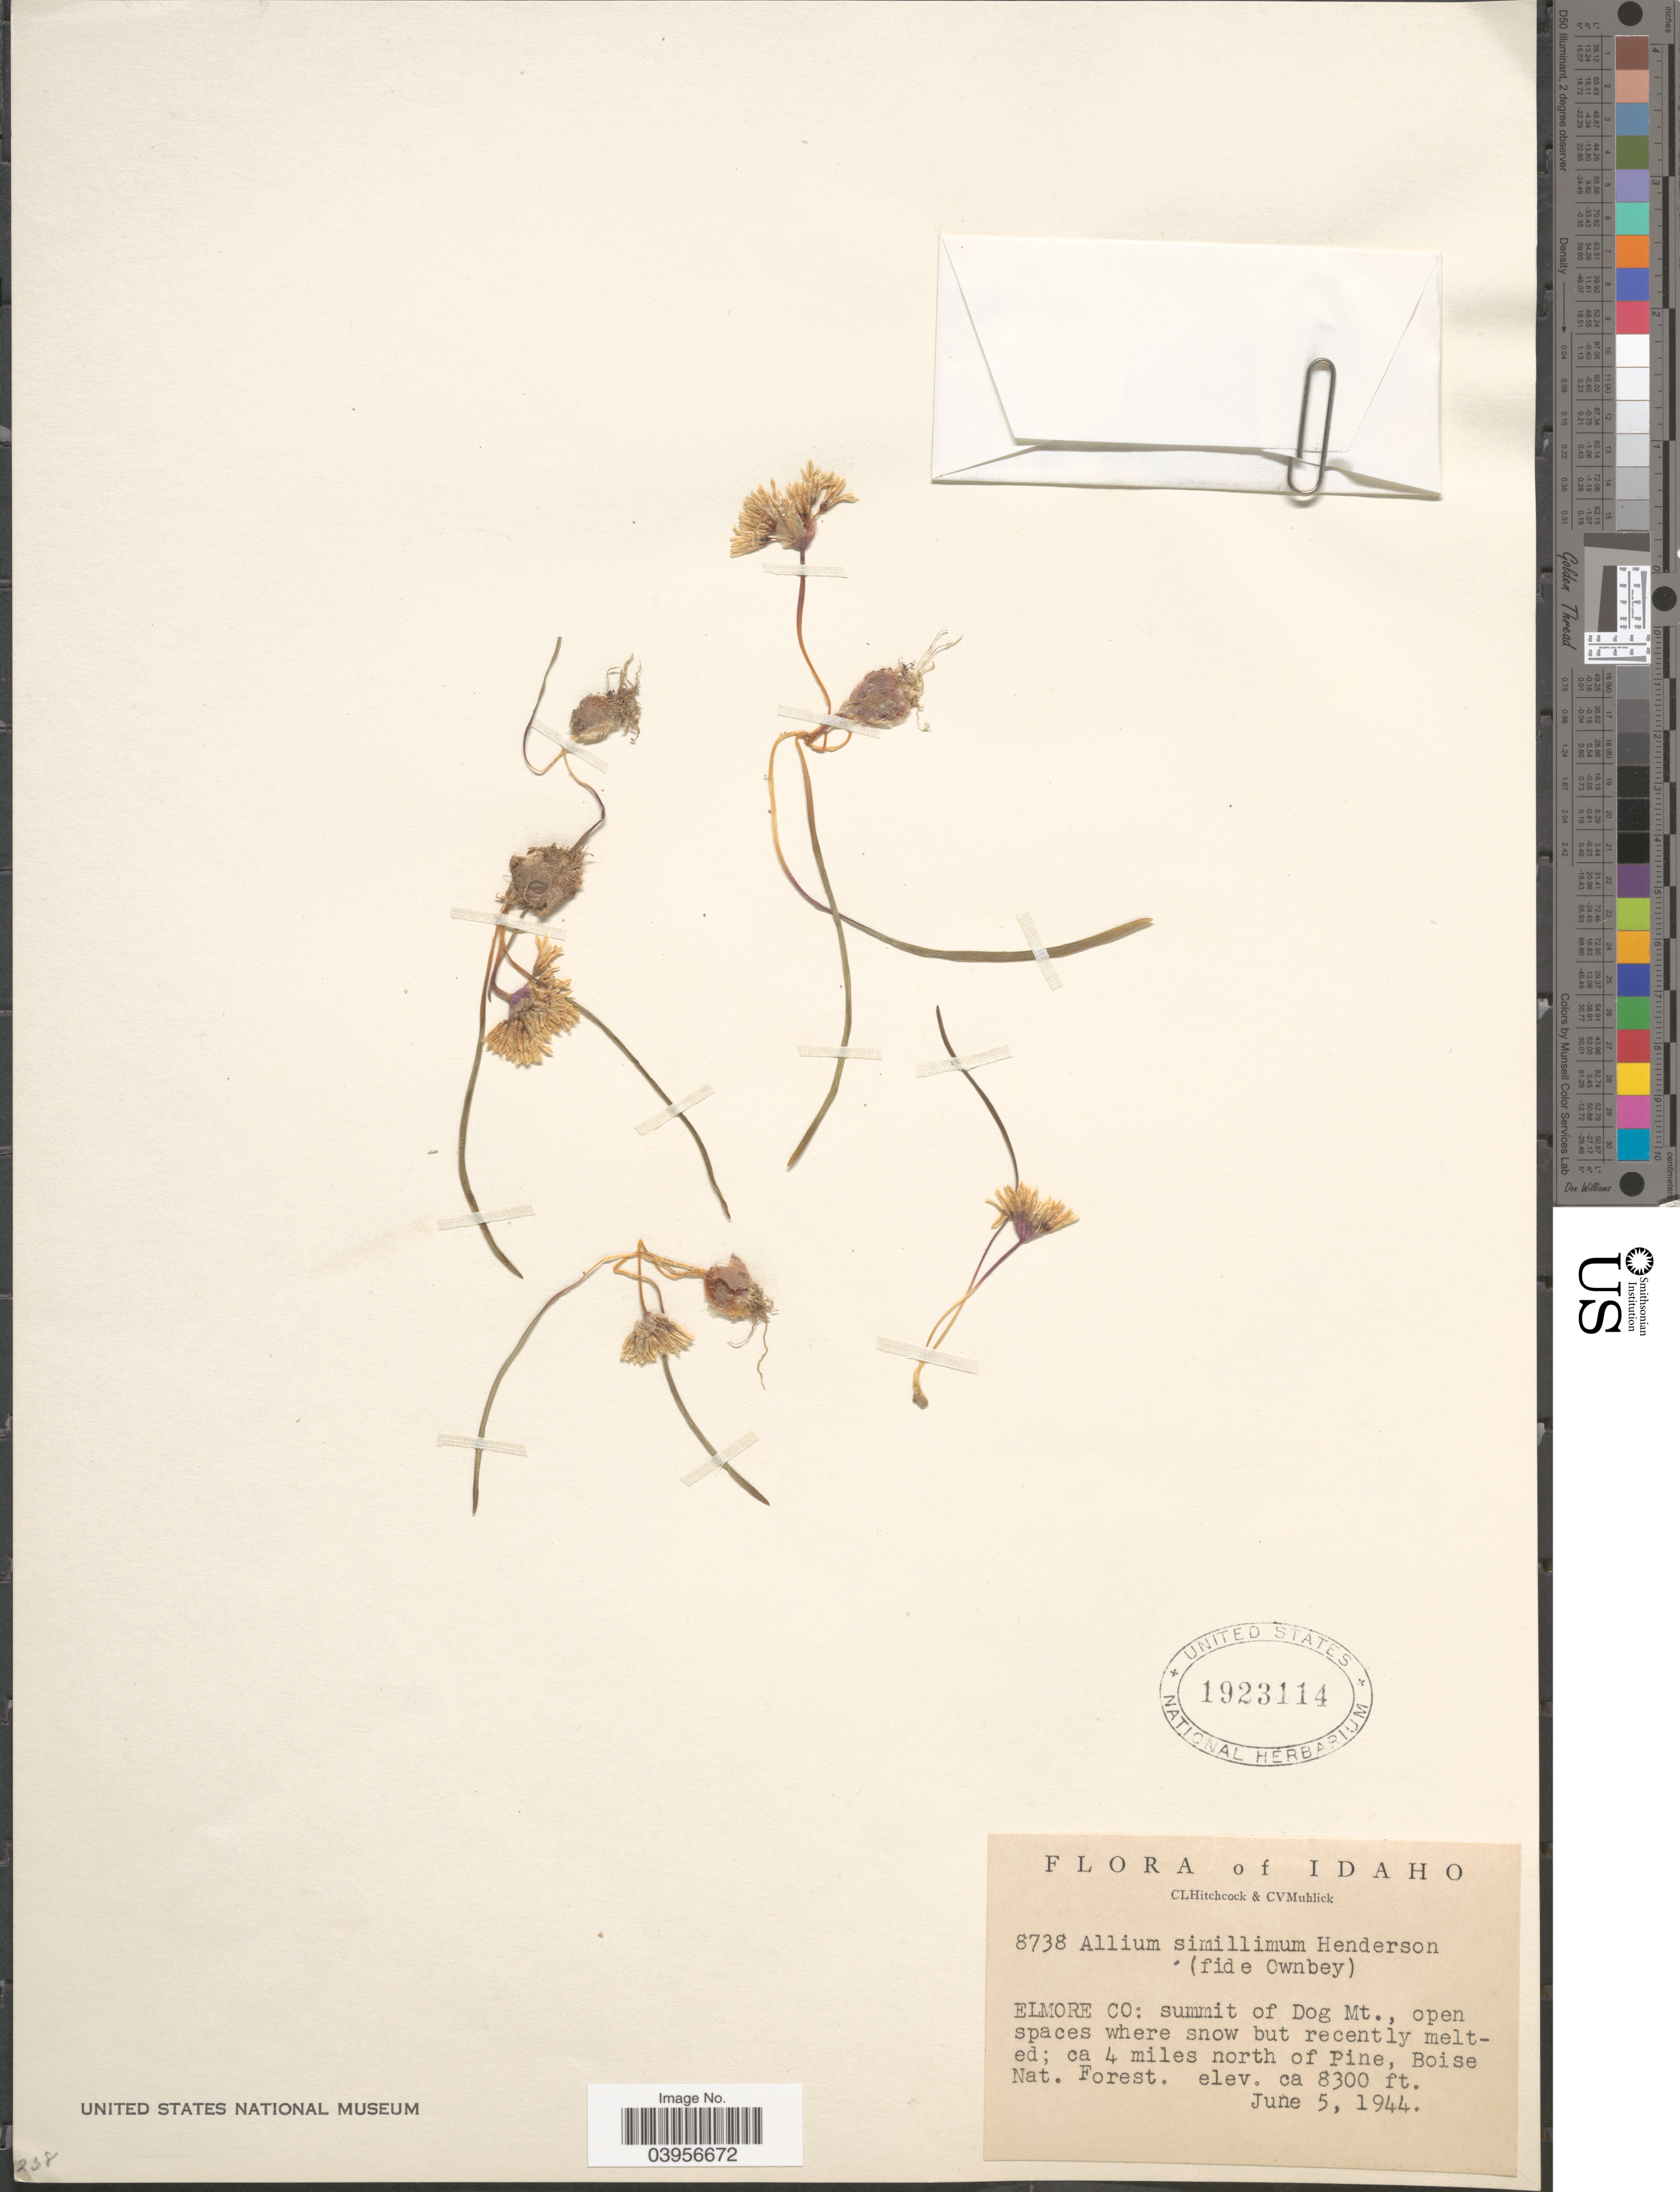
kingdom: Plantae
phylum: Tracheophyta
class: Liliopsida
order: Asparagales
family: Amaryllidaceae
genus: Allium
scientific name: Allium simillimum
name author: L.F. Hend.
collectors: C. L. Hitchcock & C. V. Muhlick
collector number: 8738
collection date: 1944-06-05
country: United States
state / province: Idaho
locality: Elmore Co: summit of Dog Mt., open spaces wher snow but recently melted; ca 4 miles north of Pine, Boise Nat. Forest.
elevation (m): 2530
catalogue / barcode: US 1923114